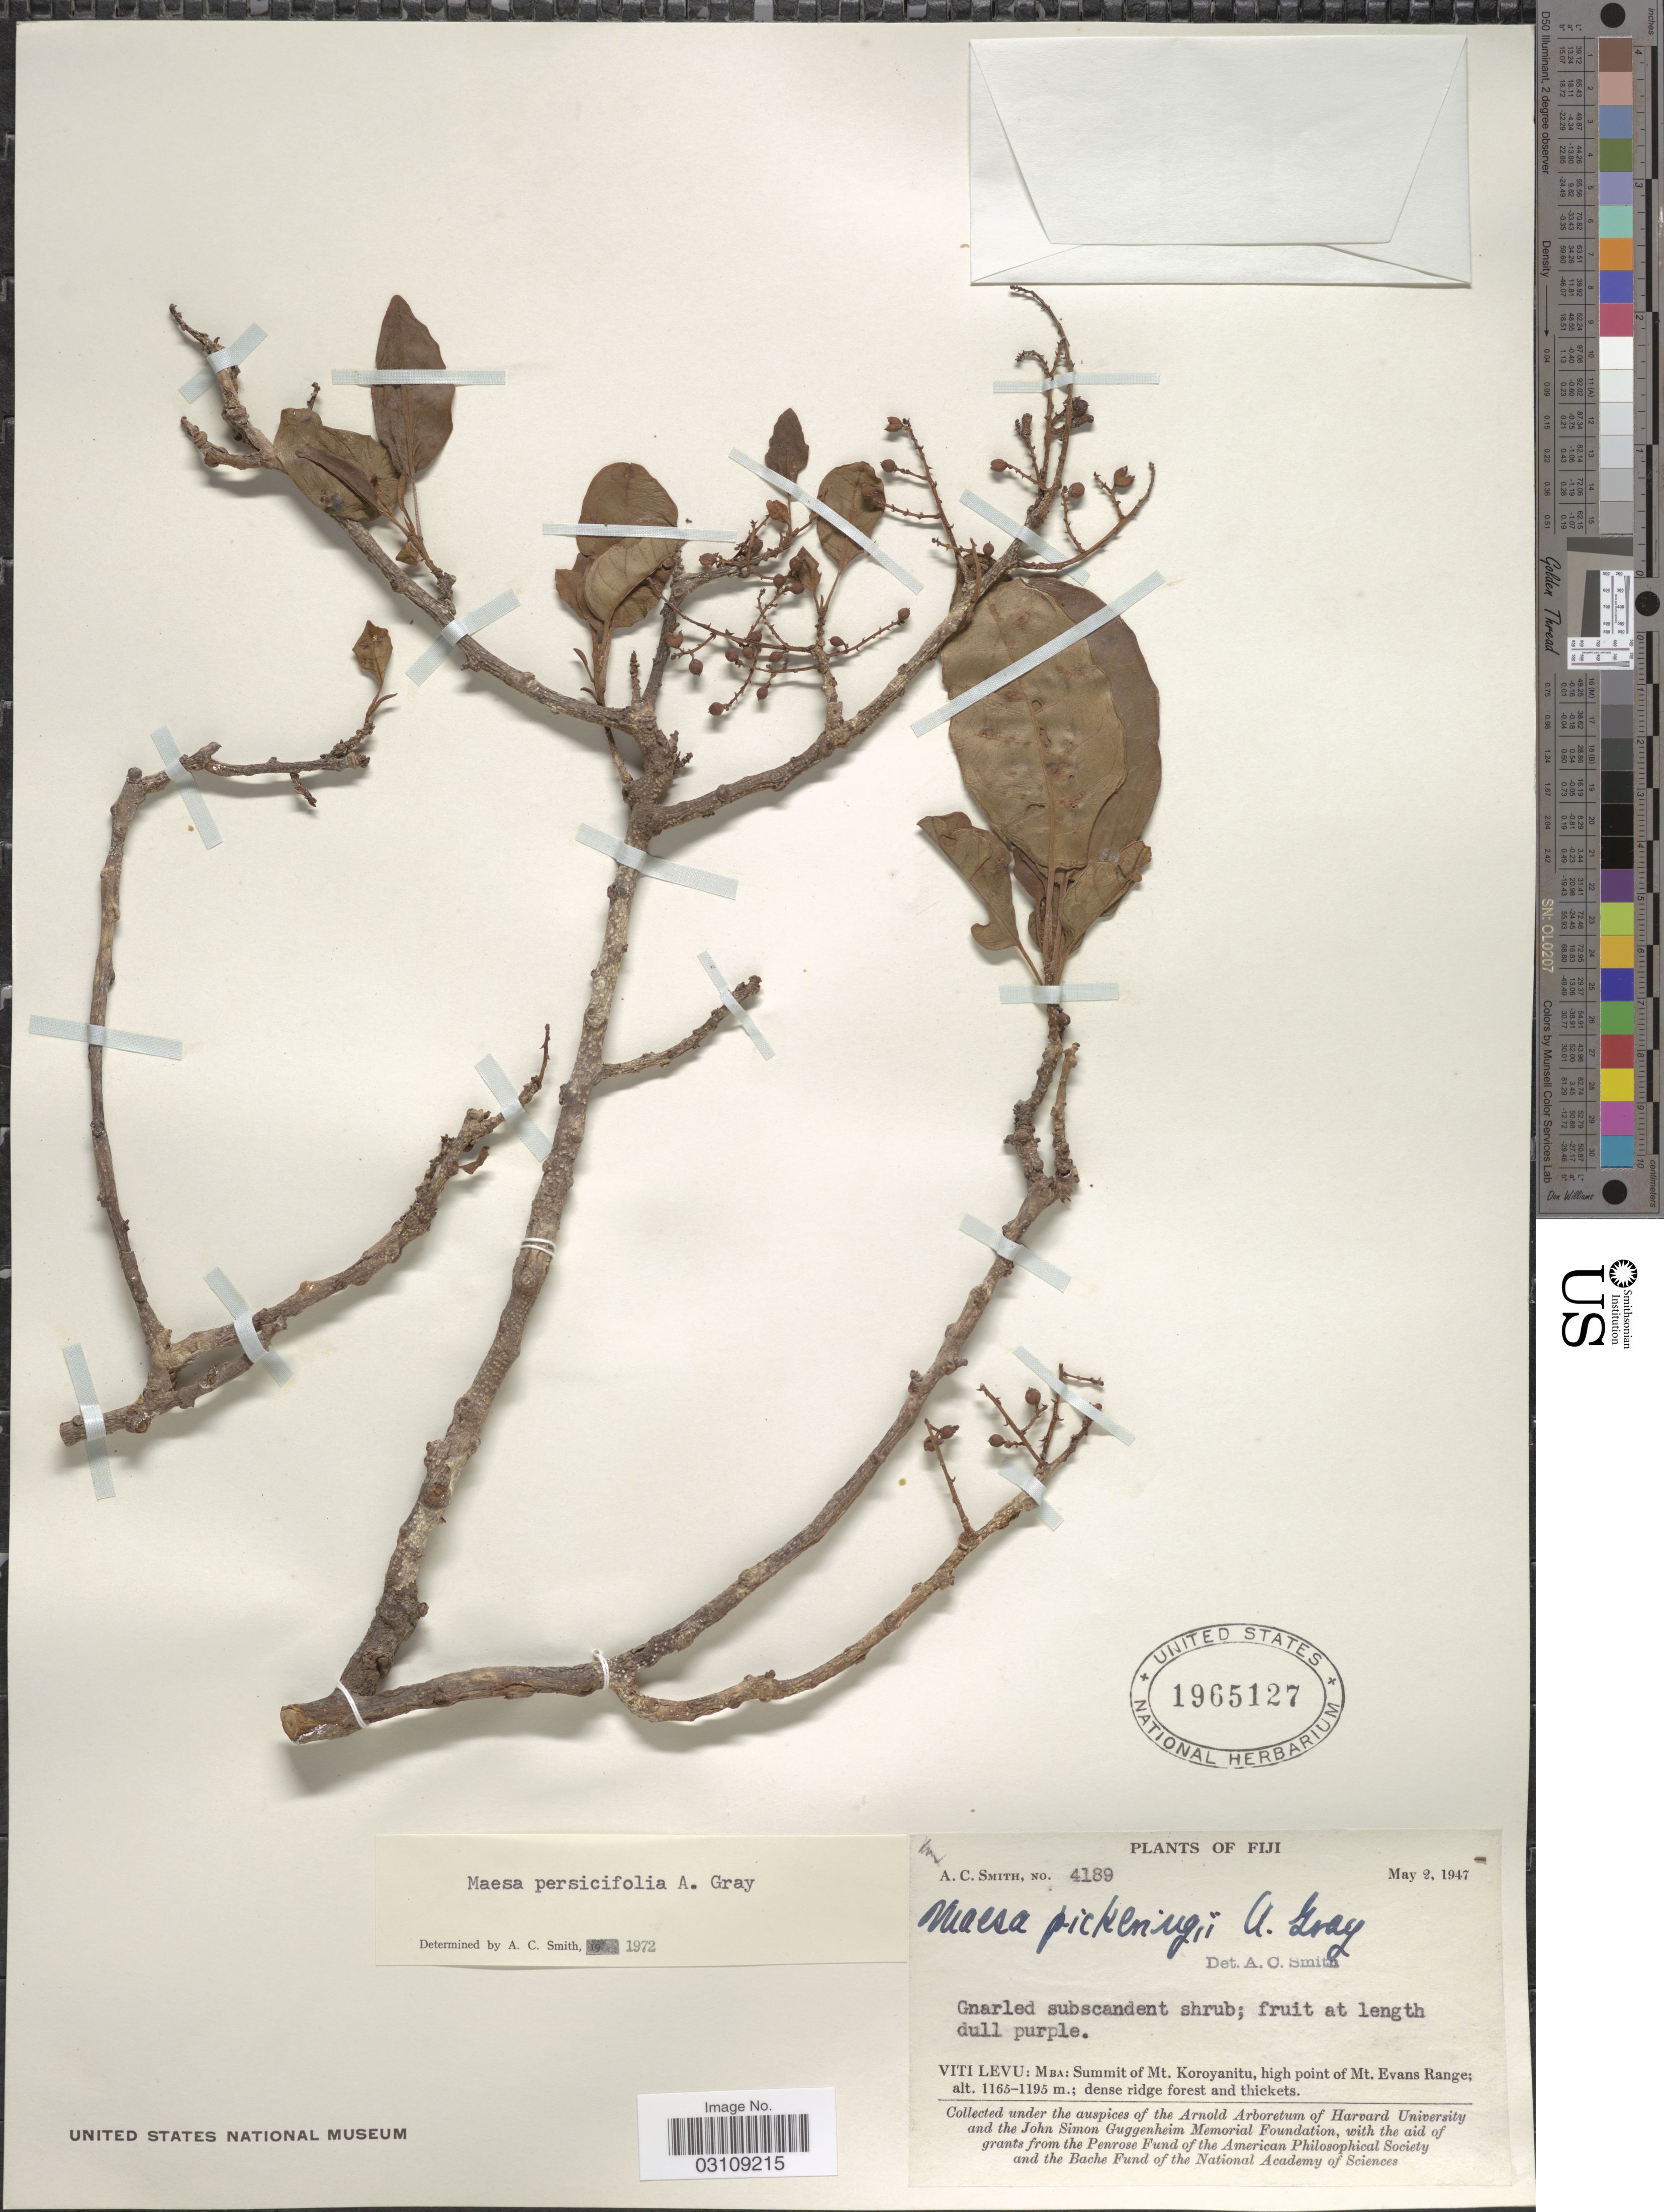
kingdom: Plantae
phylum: Tracheophyta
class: Magnoliopsida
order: Ericales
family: Primulaceae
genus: Maesa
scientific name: Maesa persicaefolia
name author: A. Gray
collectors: A. C. Smith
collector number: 4189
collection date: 1947-05-02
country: Fiji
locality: Viti Levu: Mba: Summit of Mt. Koroyanitu. high point of Mt. Evans Range.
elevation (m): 1165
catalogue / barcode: US 1965127